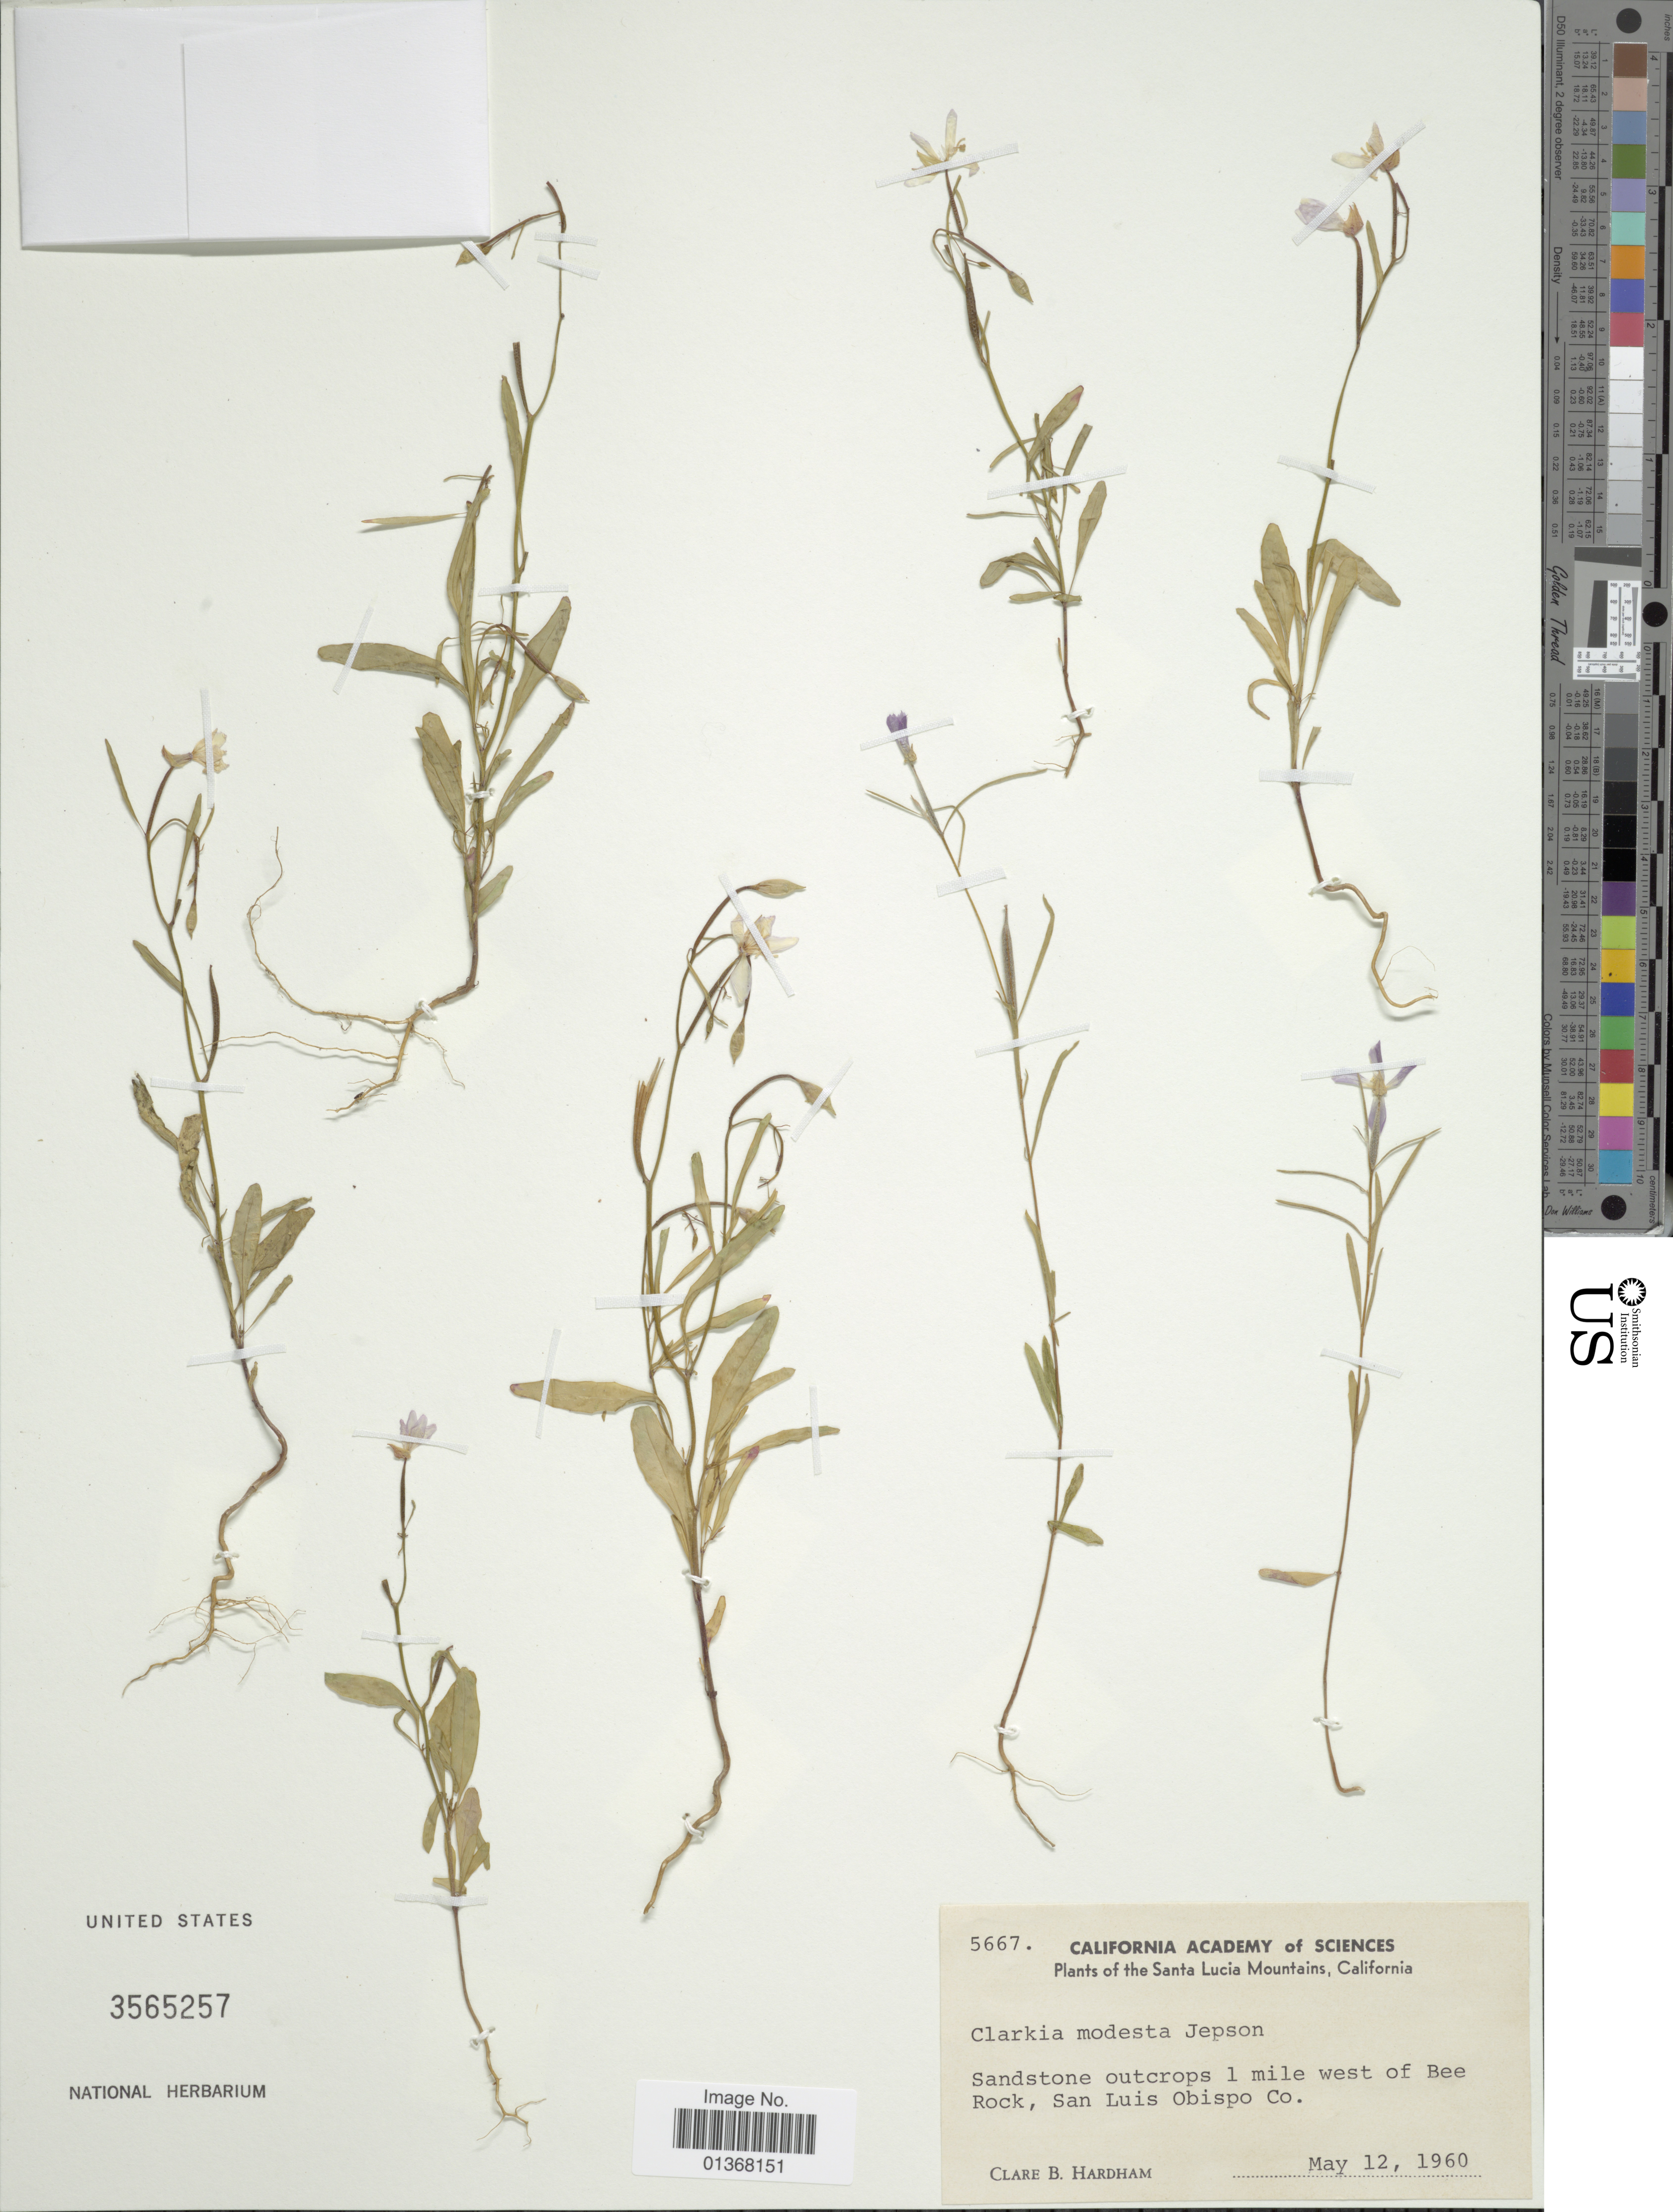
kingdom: Plantae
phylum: Tracheophyta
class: Magnoliopsida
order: Myrtales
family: Onagraceae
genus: Clarkia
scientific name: Clarkia modesta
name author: Jeps.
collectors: C. Hardham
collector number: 5667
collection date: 1960-05-12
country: United States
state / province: California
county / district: San Luis Obispo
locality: Santa Lucia Mountains, Sandstone outcrops 1 mile west of Bee Rock, San Luis Obispo Co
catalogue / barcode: US 3565257